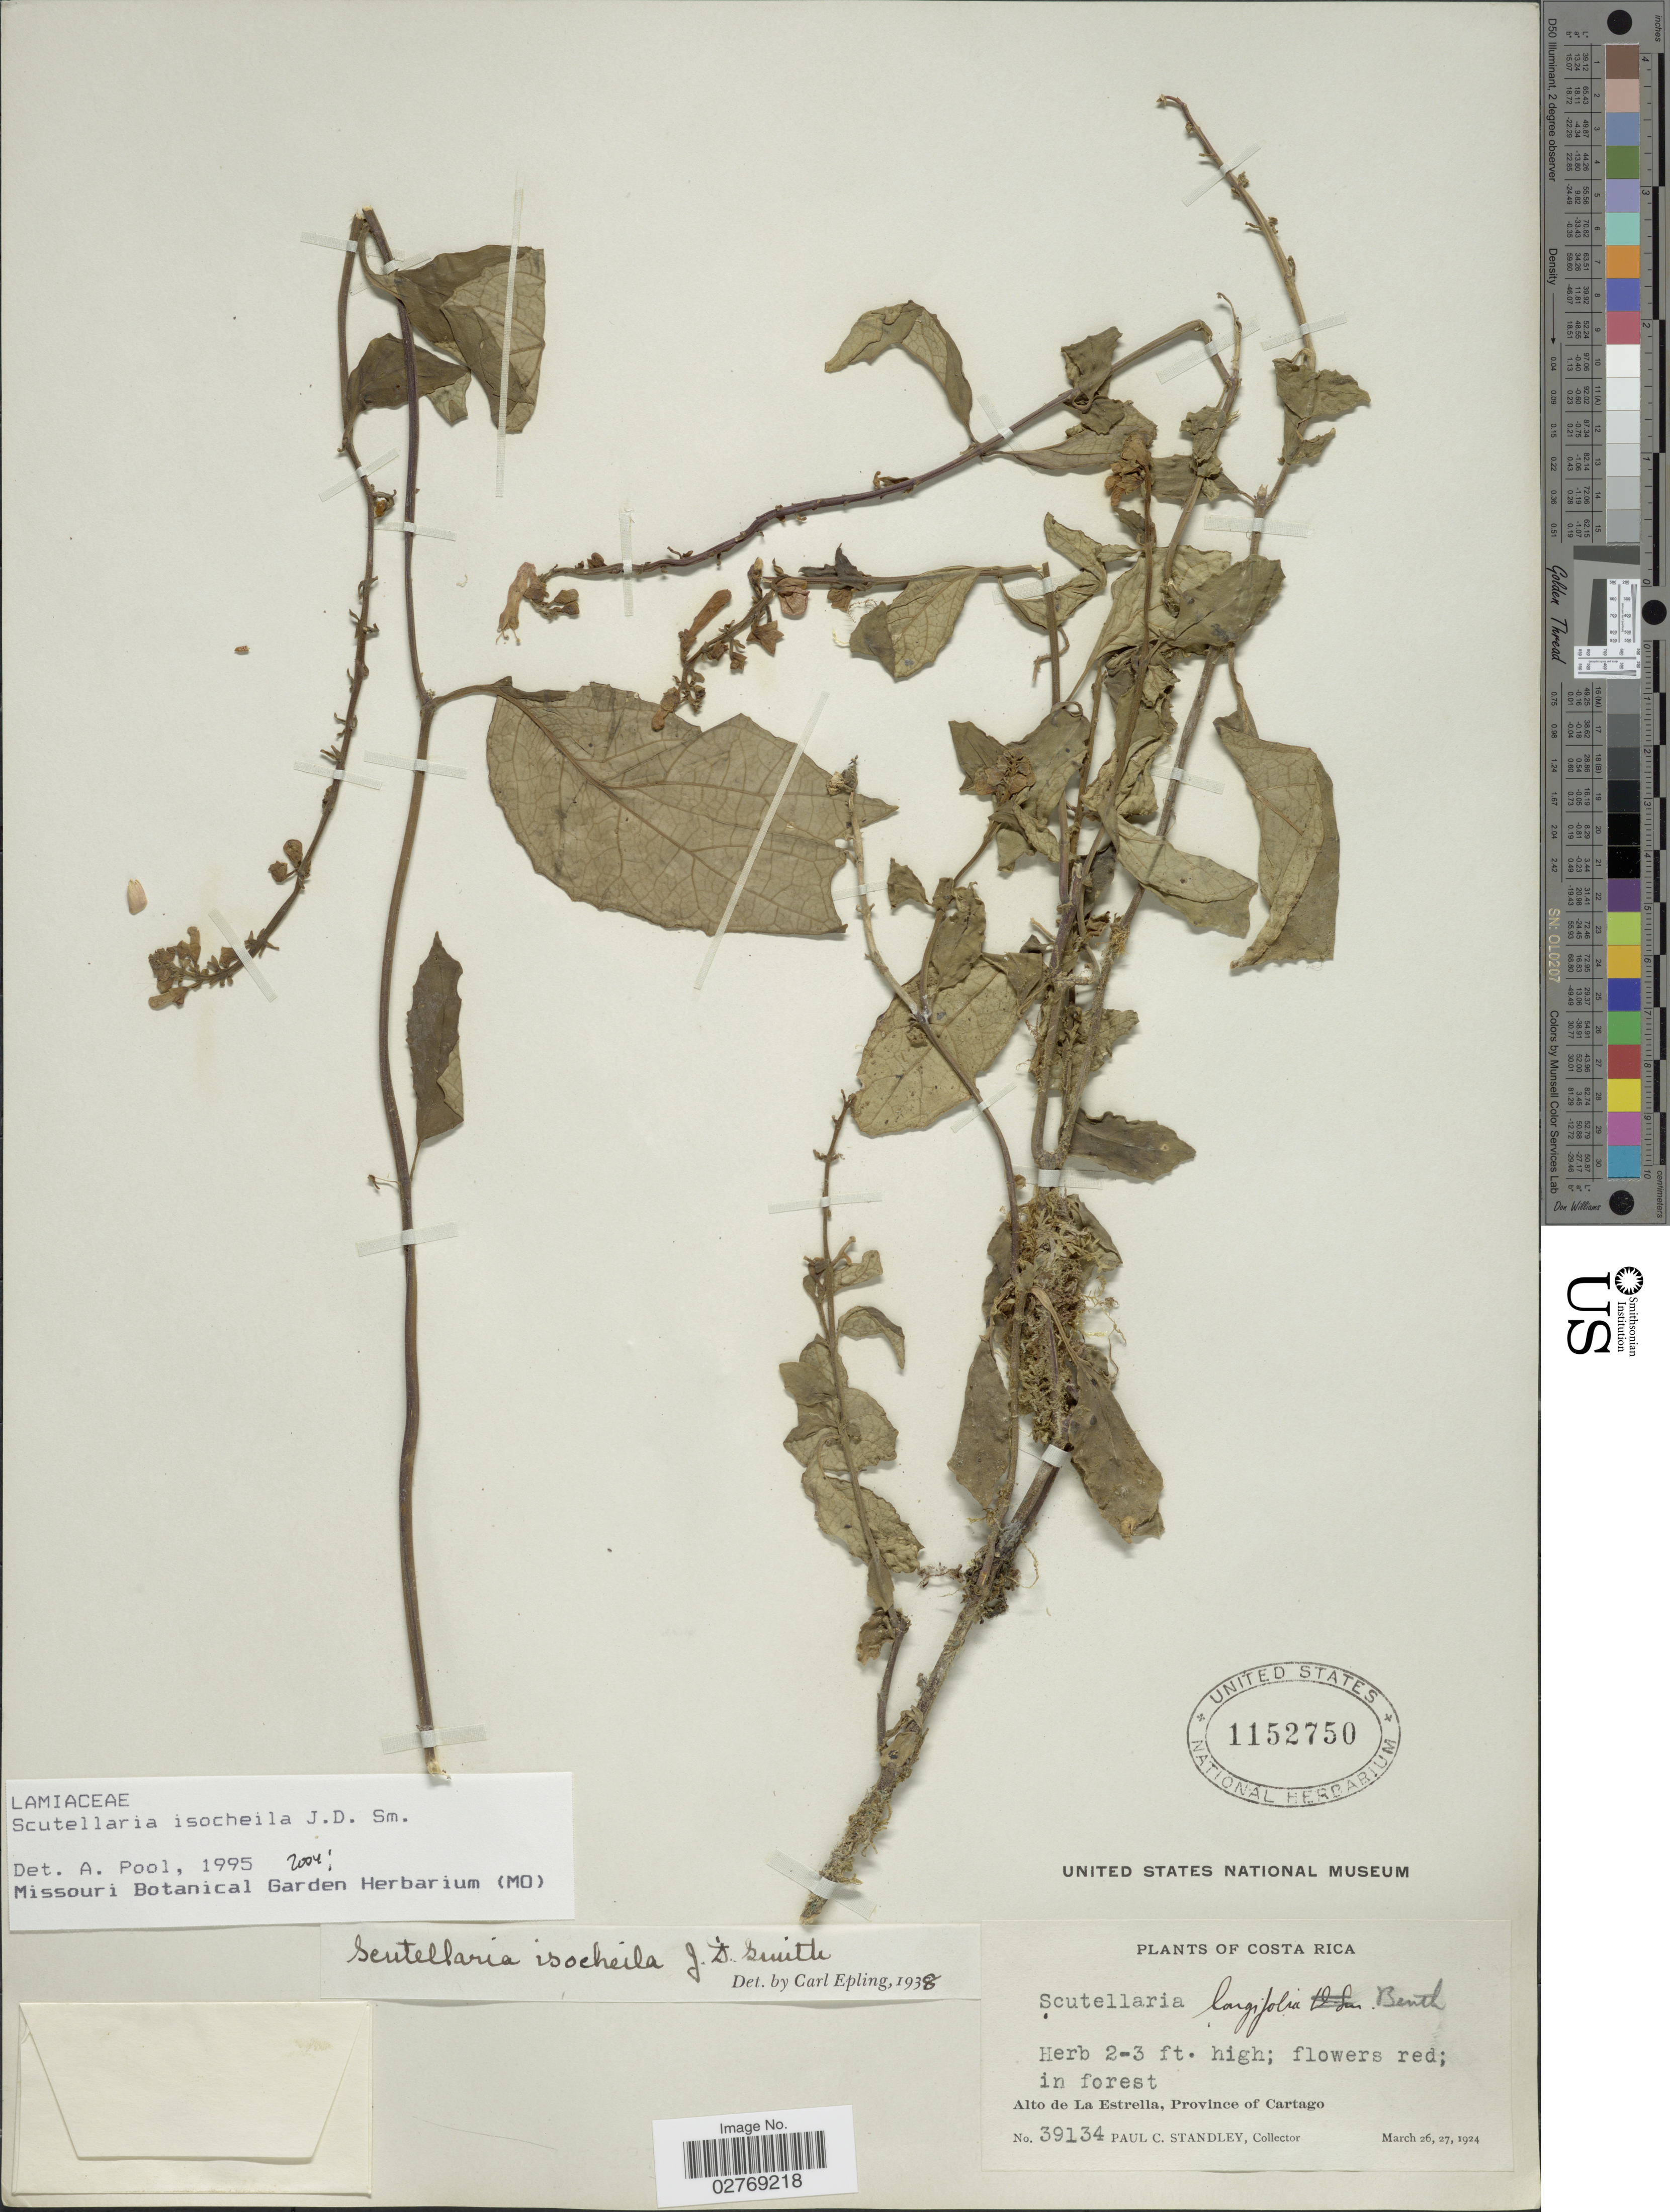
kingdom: Plantae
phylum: Tracheophyta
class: Magnoliopsida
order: Lamiales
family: Lamiaceae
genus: Scutellaria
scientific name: Scutellaria isocheila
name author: Donn. Sm.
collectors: P. C. Standley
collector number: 39134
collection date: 1924-03-26/1924-03-27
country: Costa Rica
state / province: Cartago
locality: Alto de La Estrella.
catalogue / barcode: US 1152750